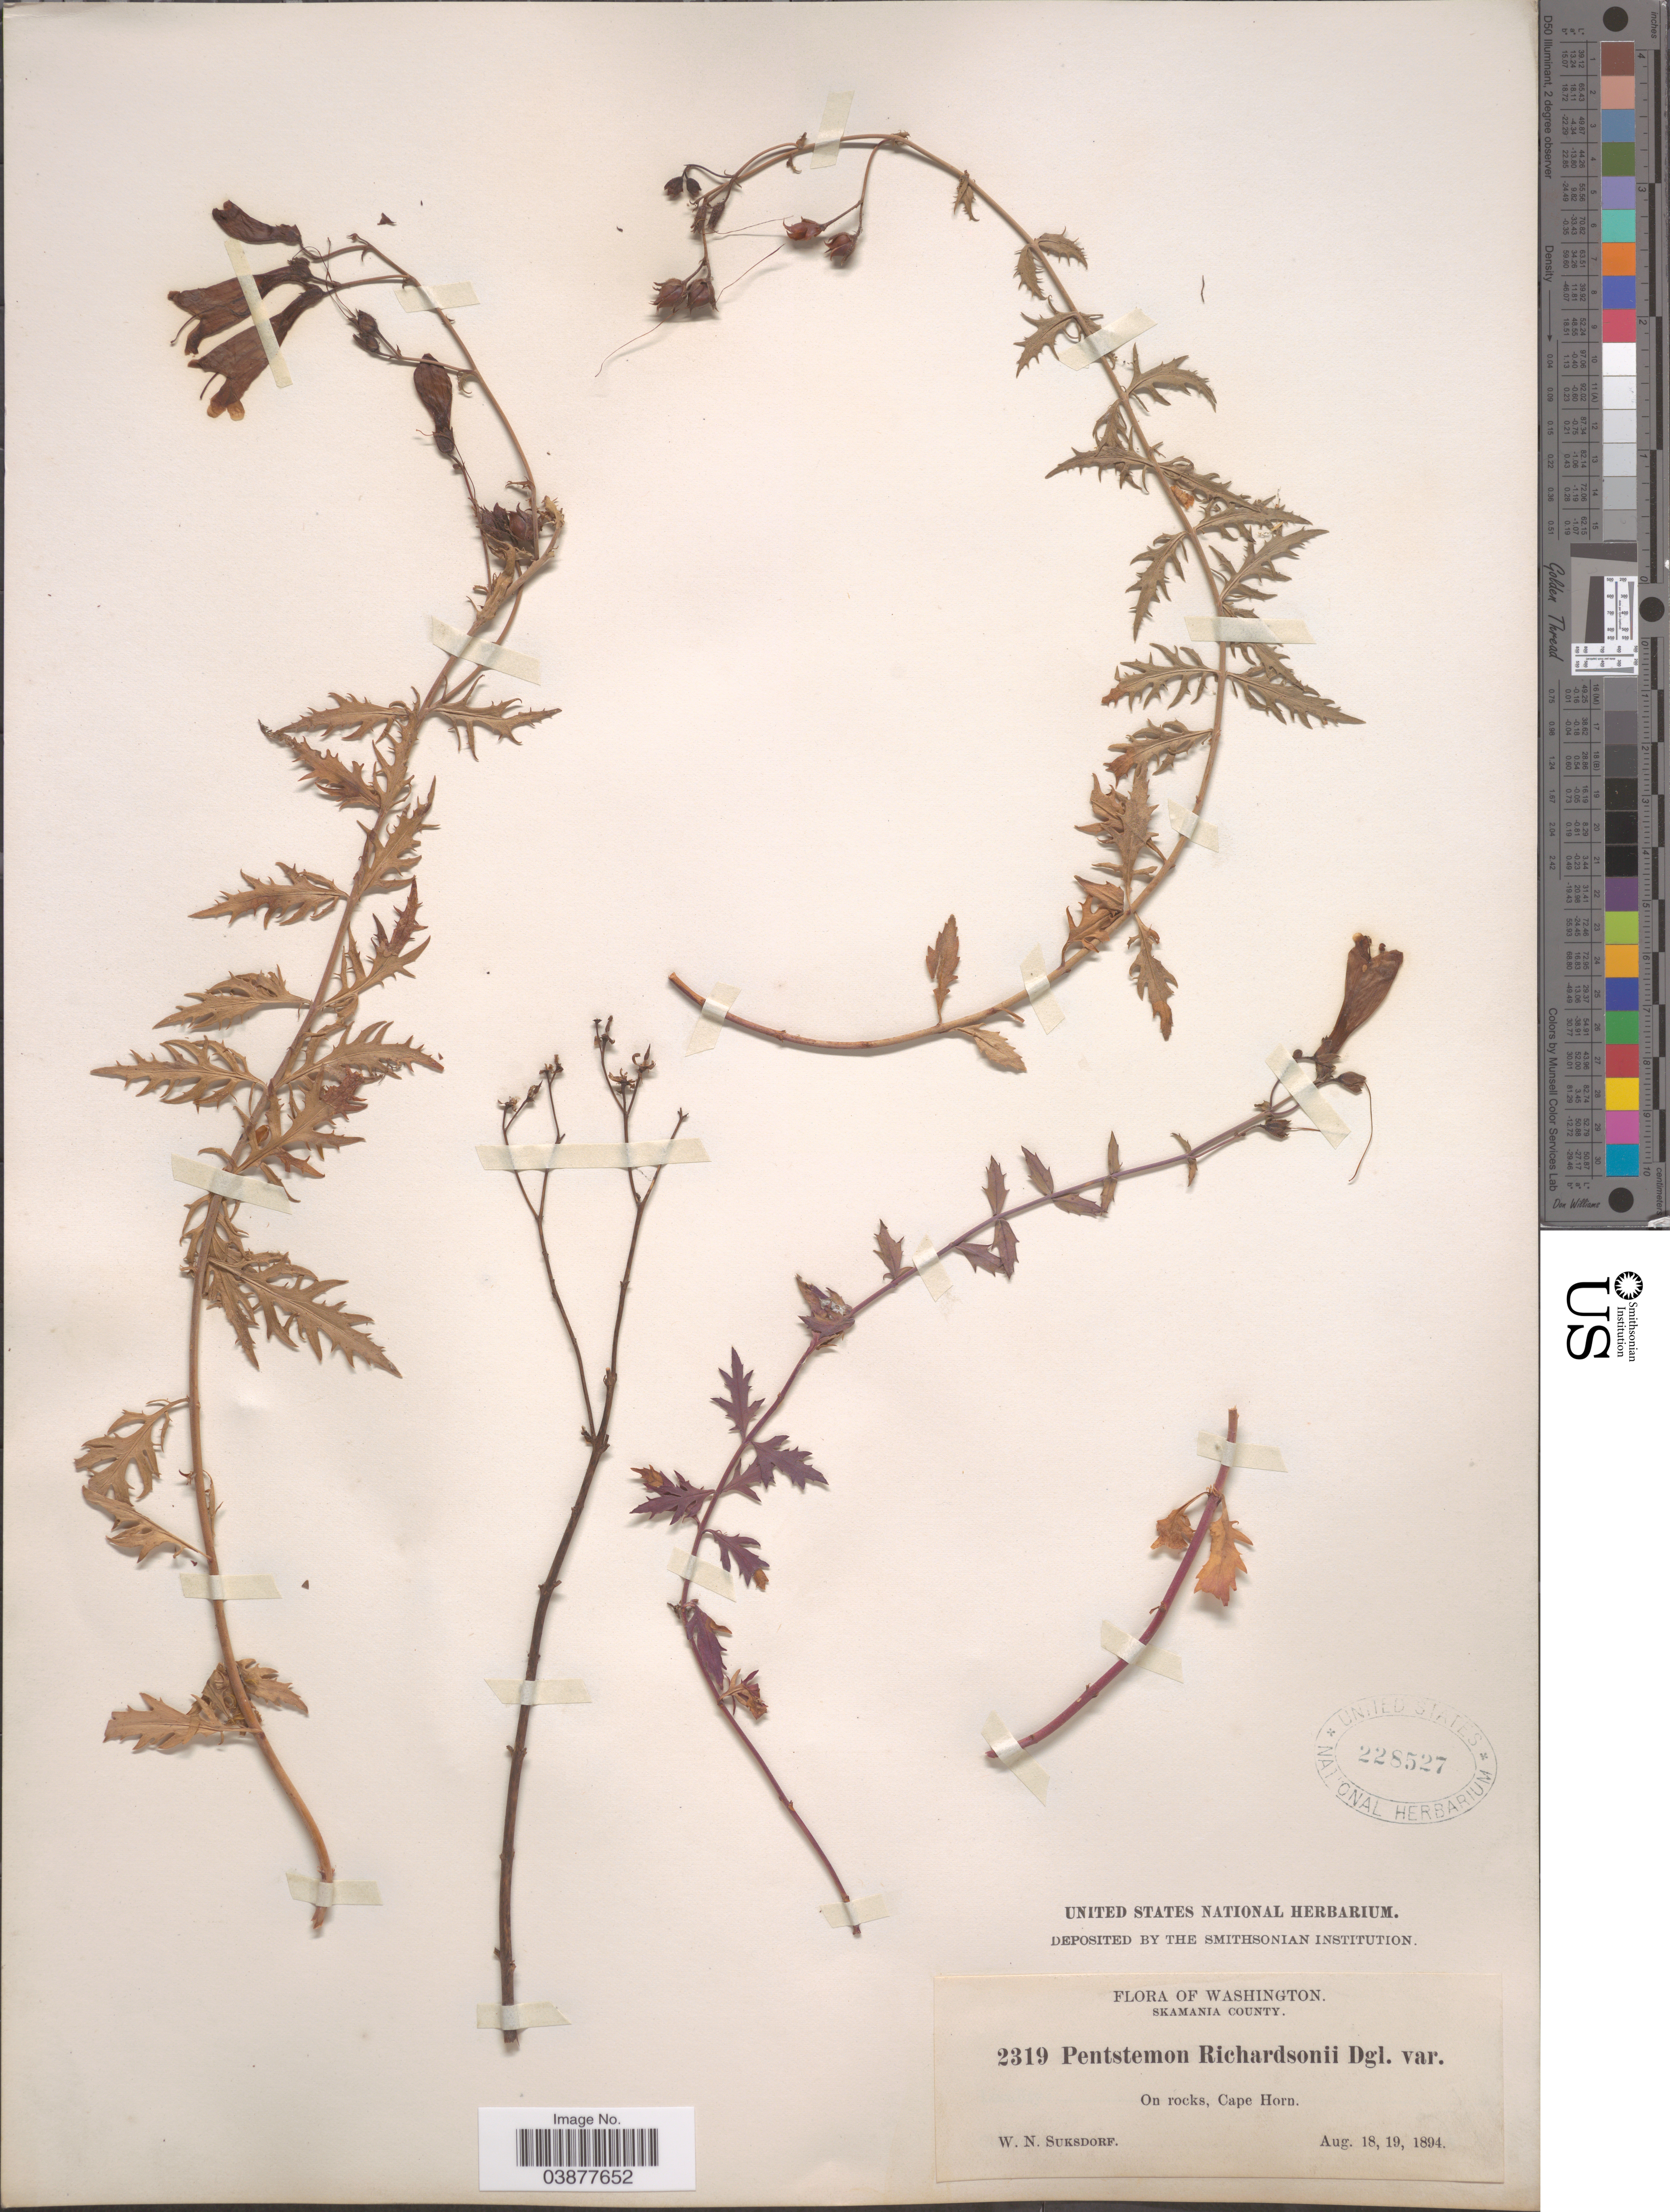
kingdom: Plantae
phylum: Tracheophyta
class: Magnoliopsida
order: Lamiales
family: Plantaginaceae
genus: Penstemon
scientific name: Penstemon richardsonii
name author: Douglas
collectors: W. N. Suksdorf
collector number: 2319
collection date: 1894-08-18/1894-08-19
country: United States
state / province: Washington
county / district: Skamania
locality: Skamania County. On rocks, Cape Horn.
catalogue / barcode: US 228527